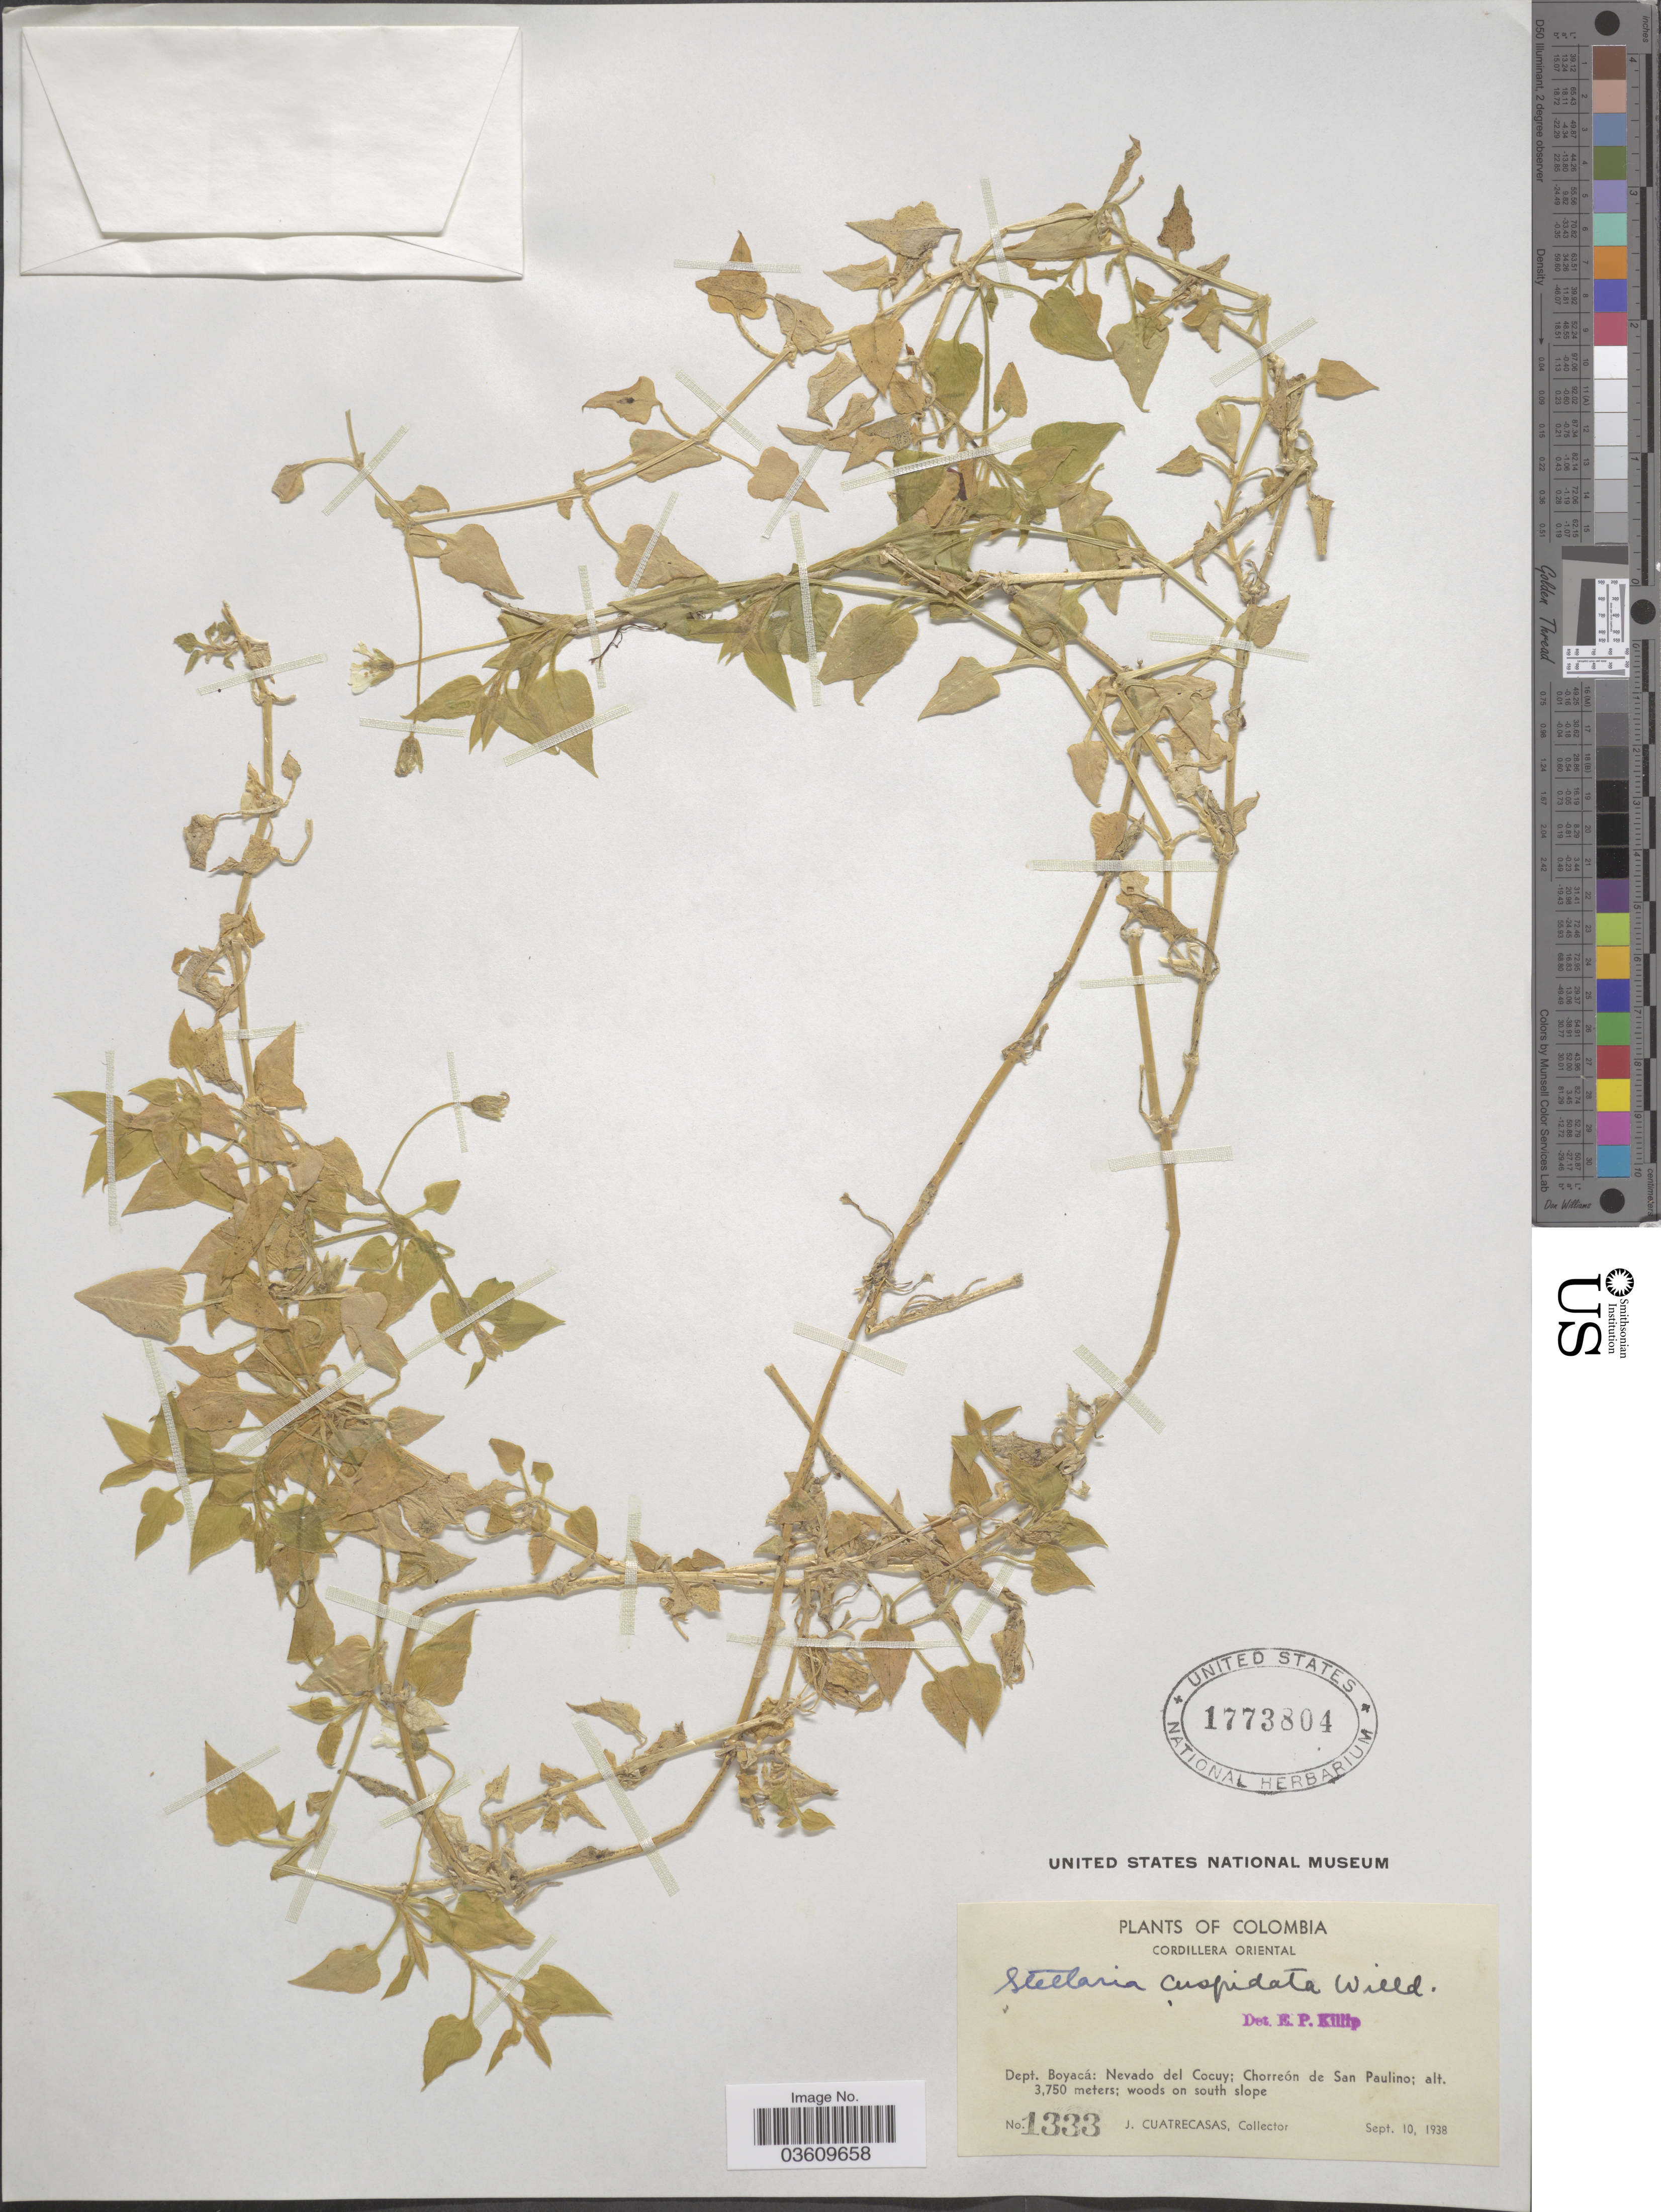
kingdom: Plantae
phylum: Tracheophyta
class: Magnoliopsida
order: Caryophyllales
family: Caryophyllaceae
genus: Stellaria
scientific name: Stellaria cuspidata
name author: Willd. ex Schltdl.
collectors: J. Cuatrecasas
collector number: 1333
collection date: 1938-09-10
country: Colombia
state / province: Boyacá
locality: Cordillera Oriental. Dept. Boyacá: Nevado del Cocuy; Chorreón de San Paulino.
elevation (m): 3750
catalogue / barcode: US 1773804